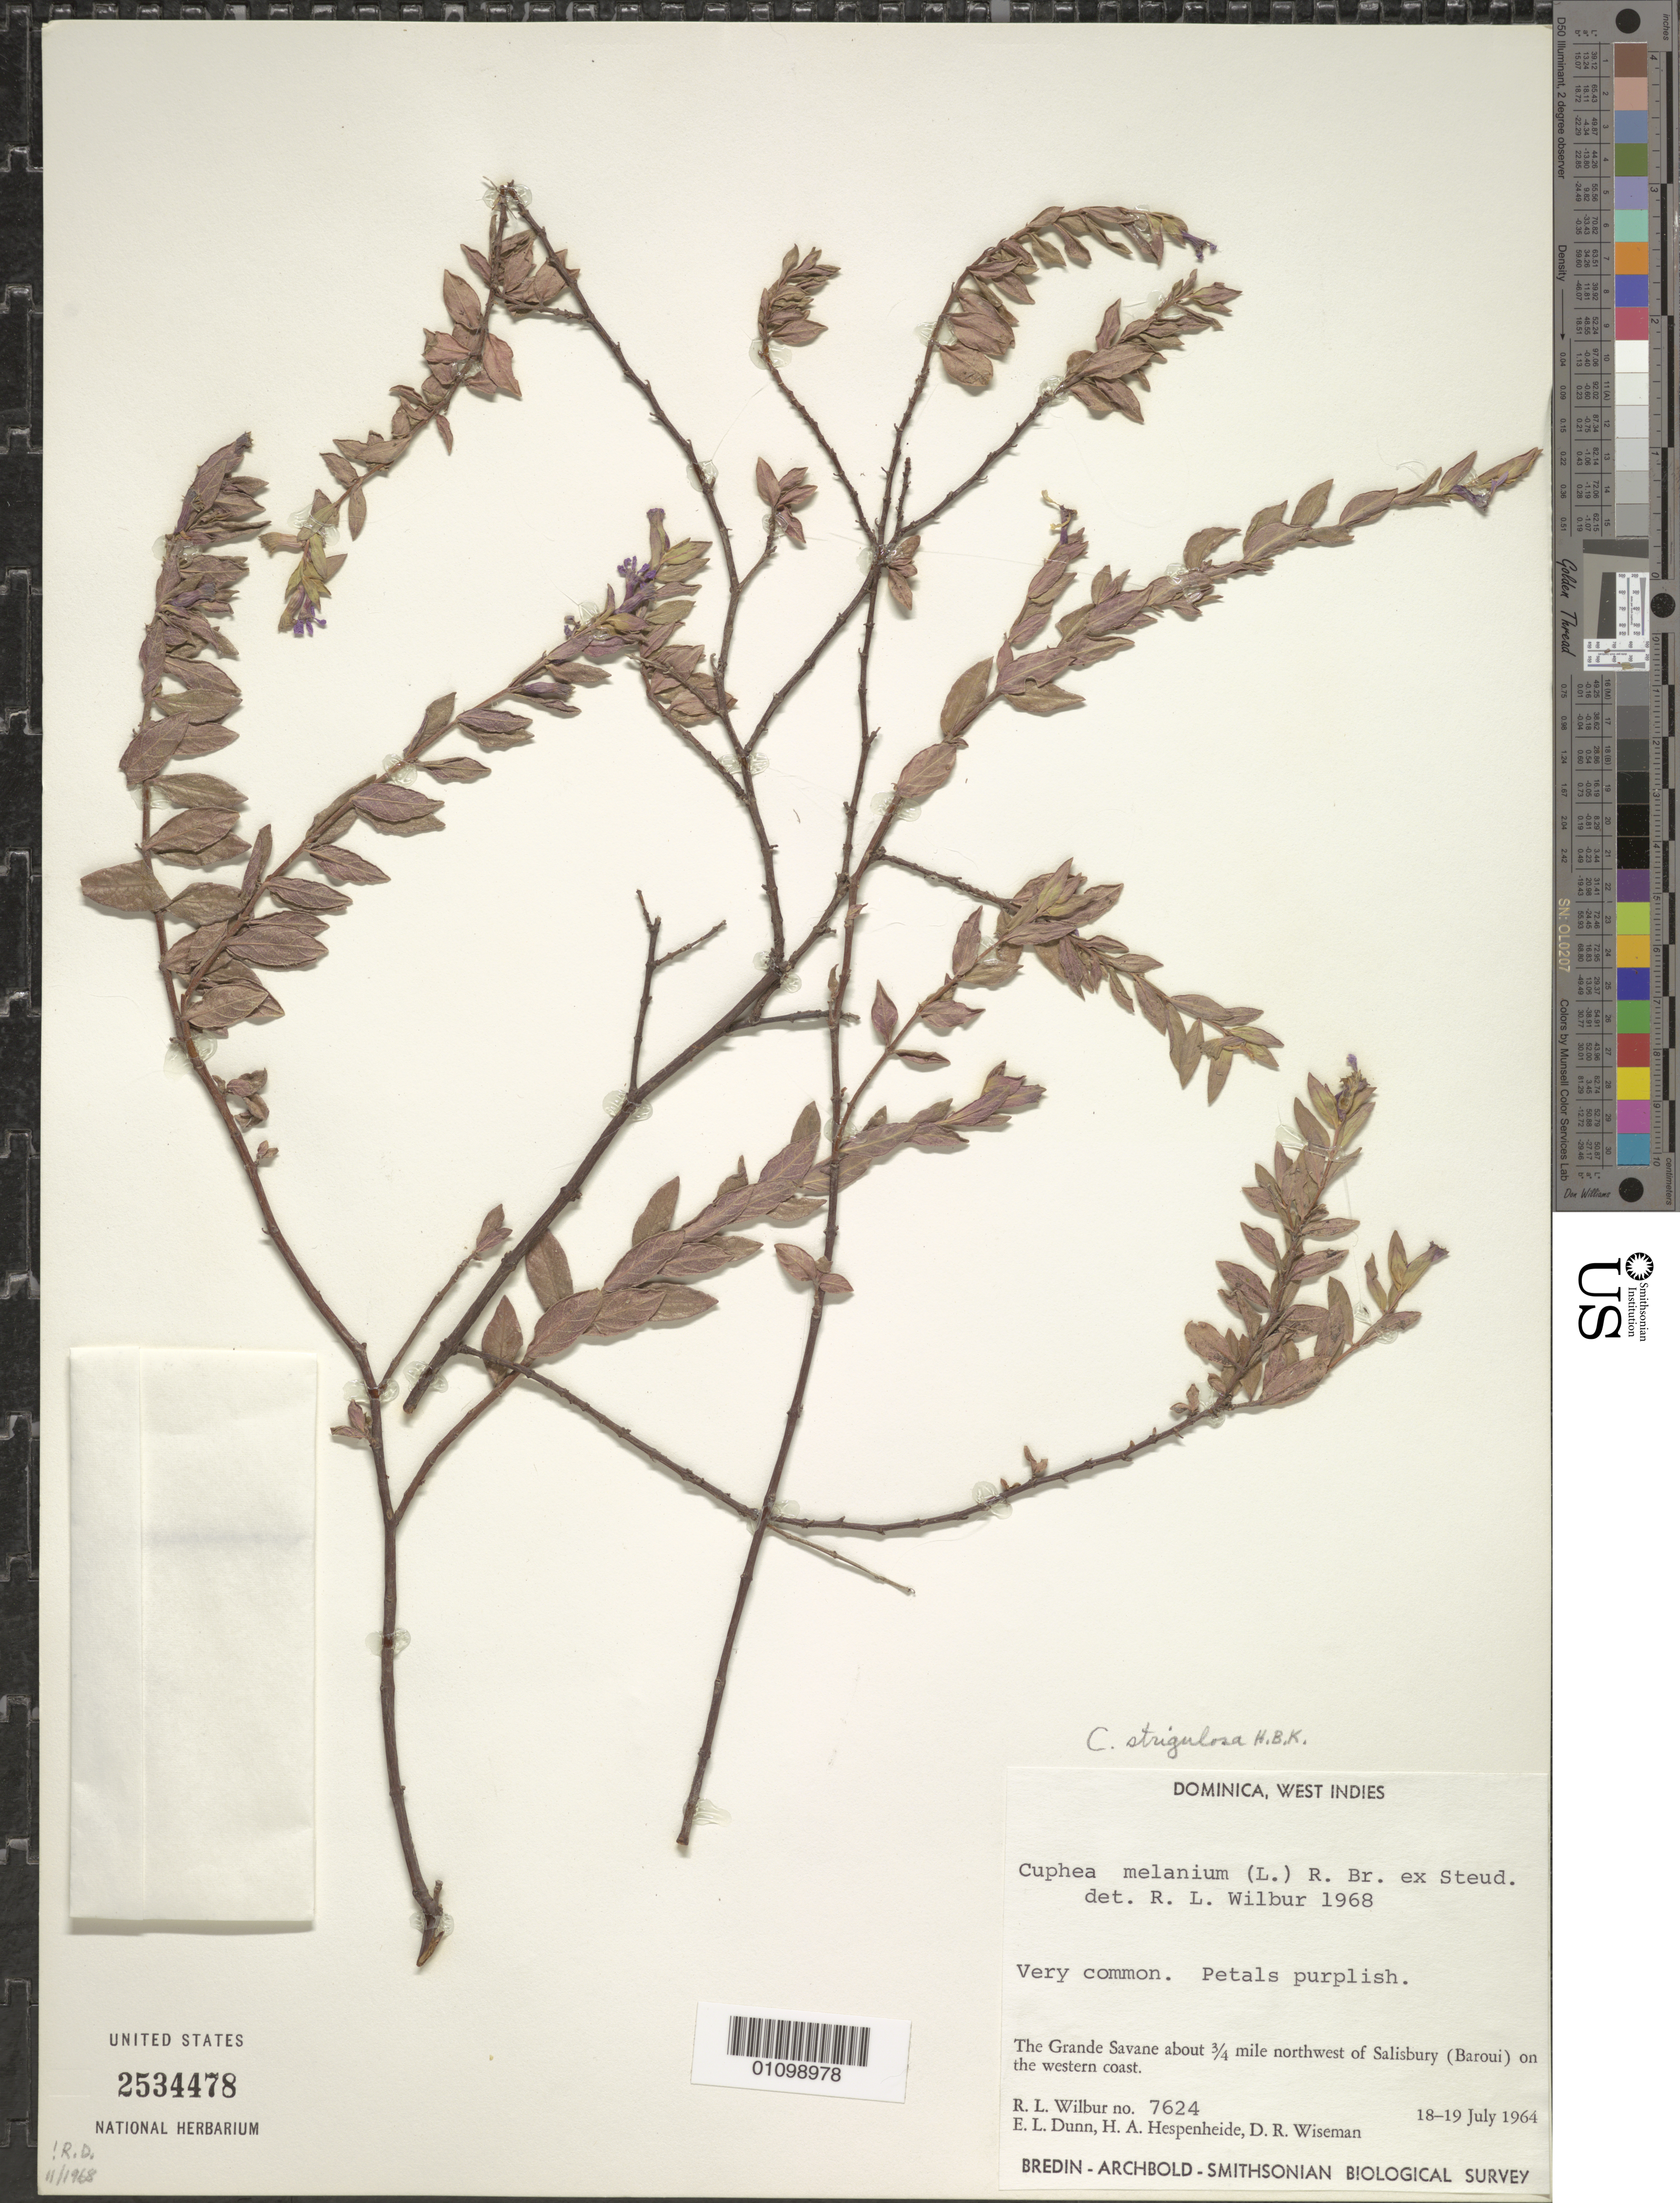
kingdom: Plantae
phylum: Tracheophyta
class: Magnoliopsida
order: Myrtales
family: Lythraceae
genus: Cuphea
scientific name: Cuphea strigulosa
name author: Kunth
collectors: R. L. Wilbur, E. Dunn, H. A. Hespenheide & D. R. Wiseman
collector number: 7624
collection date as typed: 18 Jul 1964 to 19 Jul 1964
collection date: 1964-07-18/1964-07-19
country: Dominica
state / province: St. Joseph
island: Dominica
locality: The Grande Savane about 0.75 mile NW of Salisbury, Baroui, on the W coast.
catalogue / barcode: US 2534478